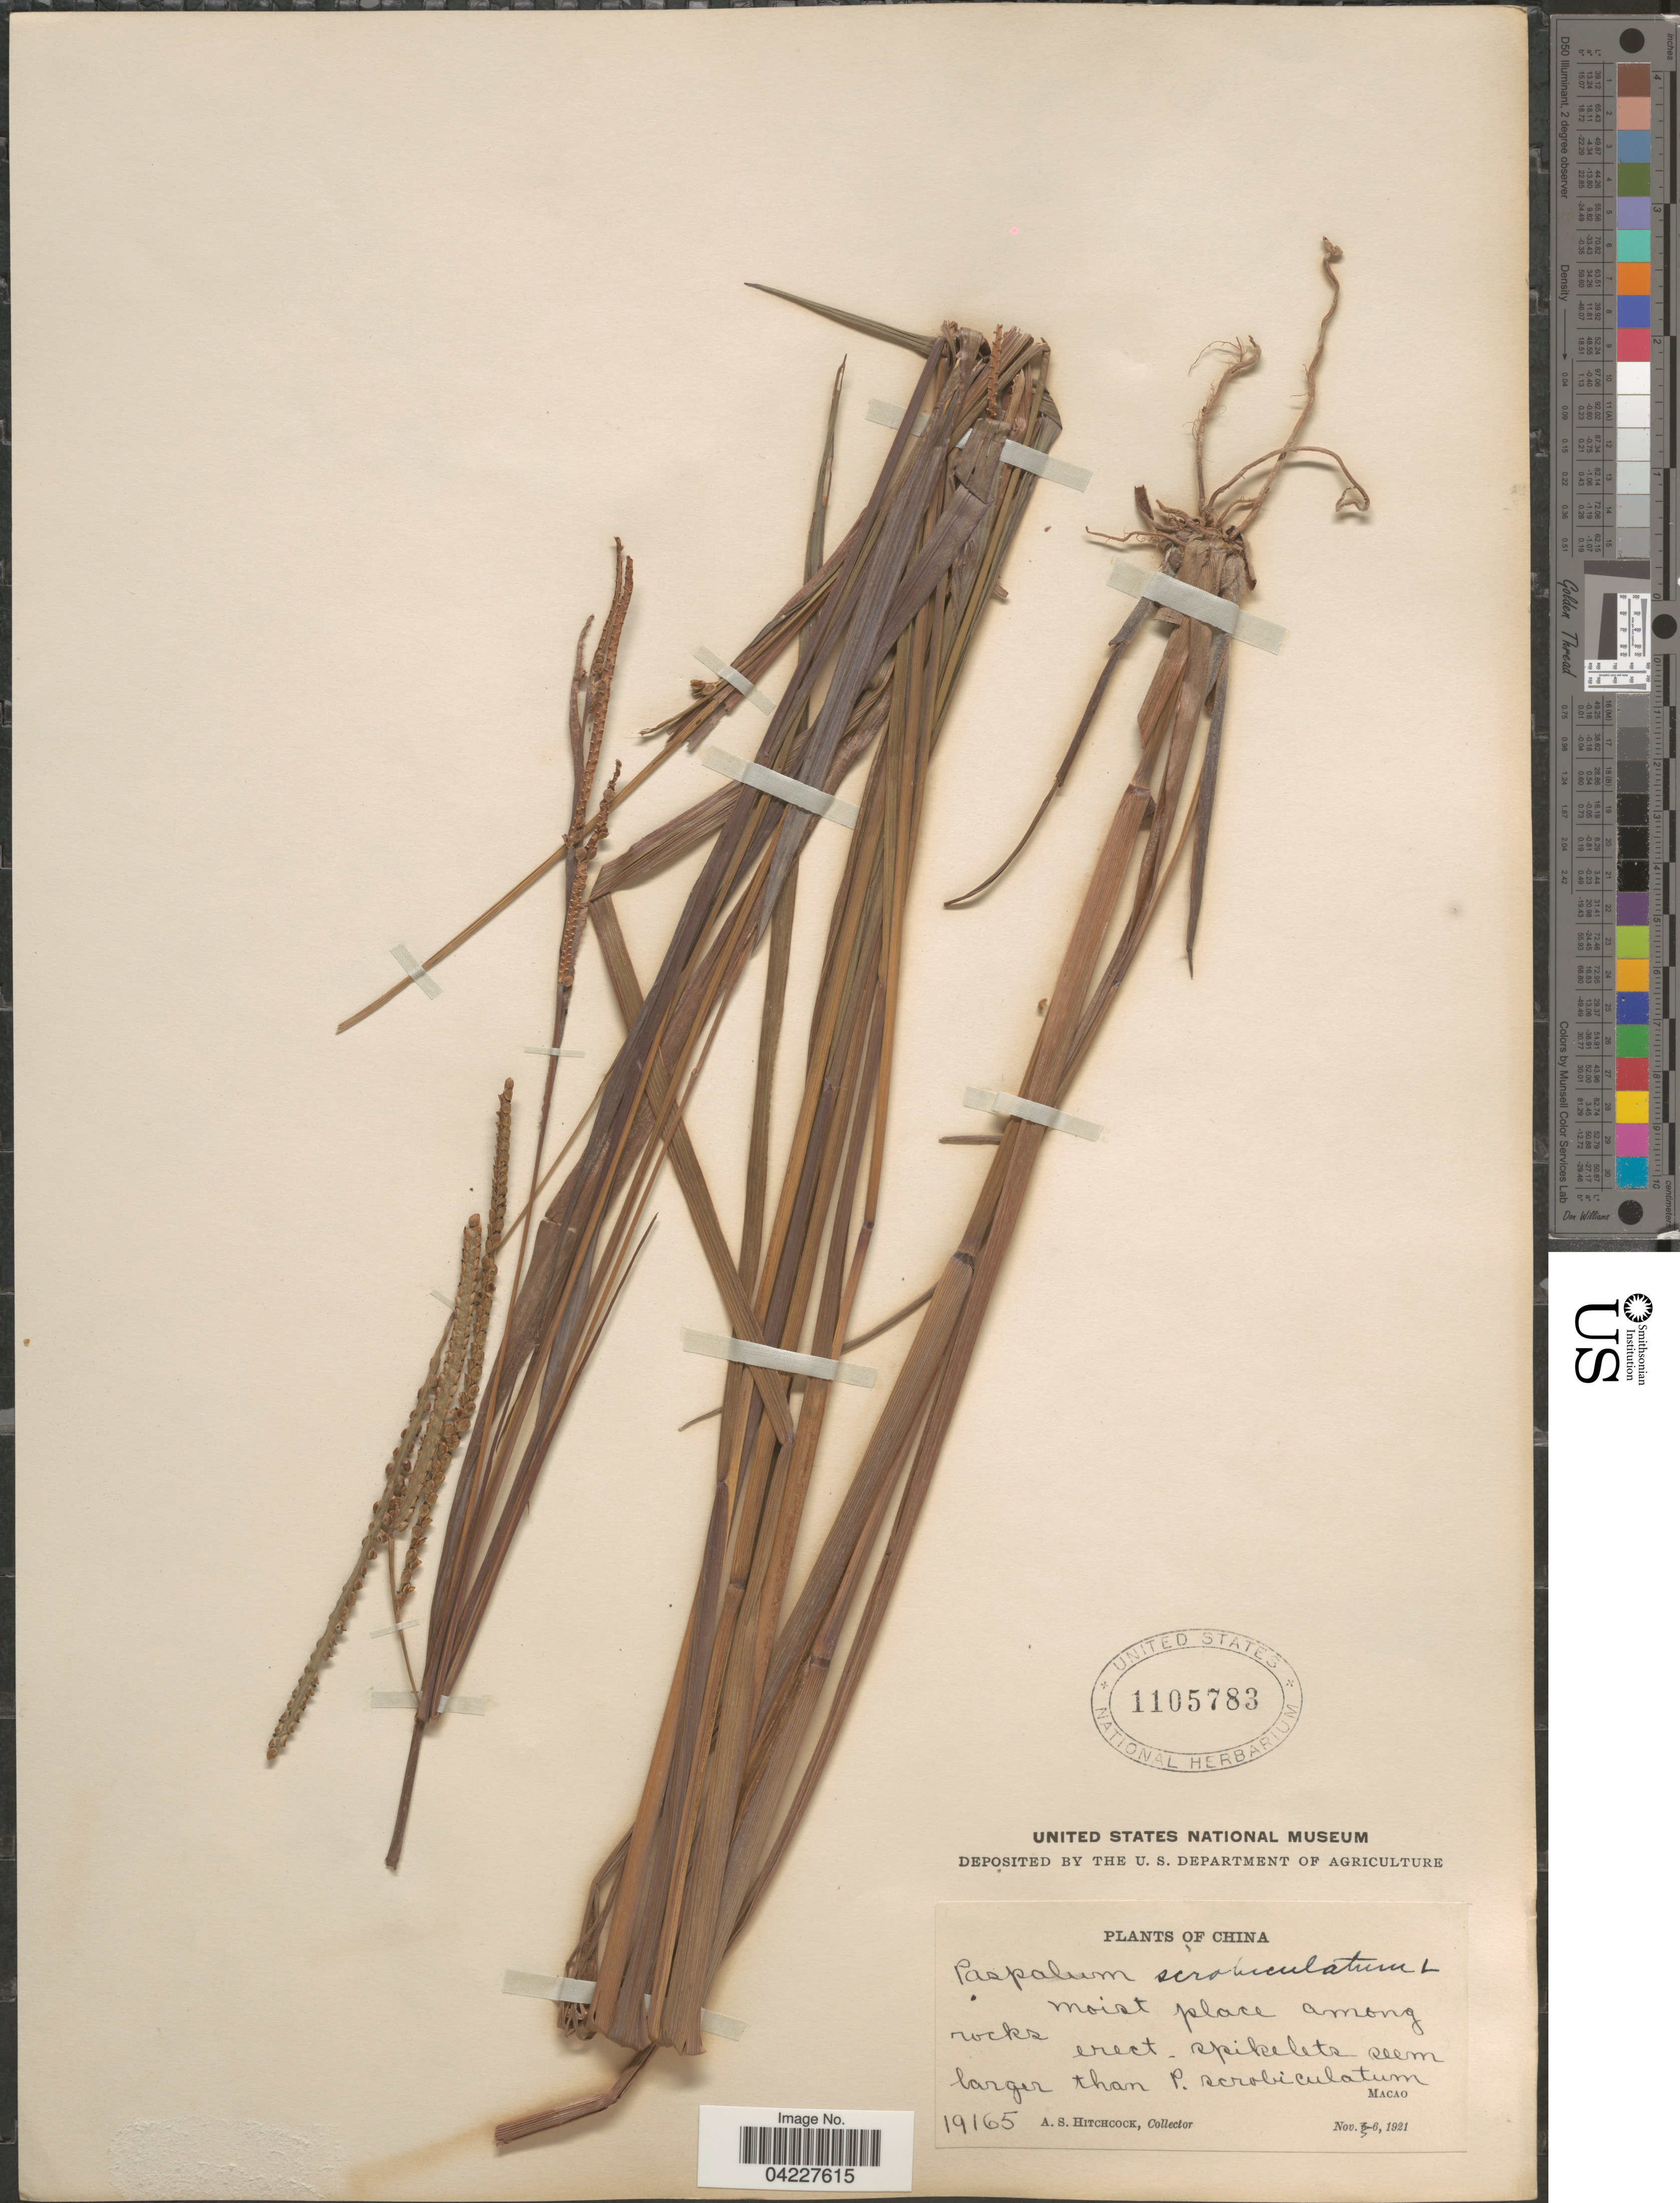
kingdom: Plantae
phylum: Tracheophyta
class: Liliopsida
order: Poales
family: Poaceae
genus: Paspalum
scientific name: Paspalum scrobiculatum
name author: L.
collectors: A. S. Hitchcock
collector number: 19165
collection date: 1921-11-06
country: China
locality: Moist place among rocks. Macao.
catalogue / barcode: US 1105783